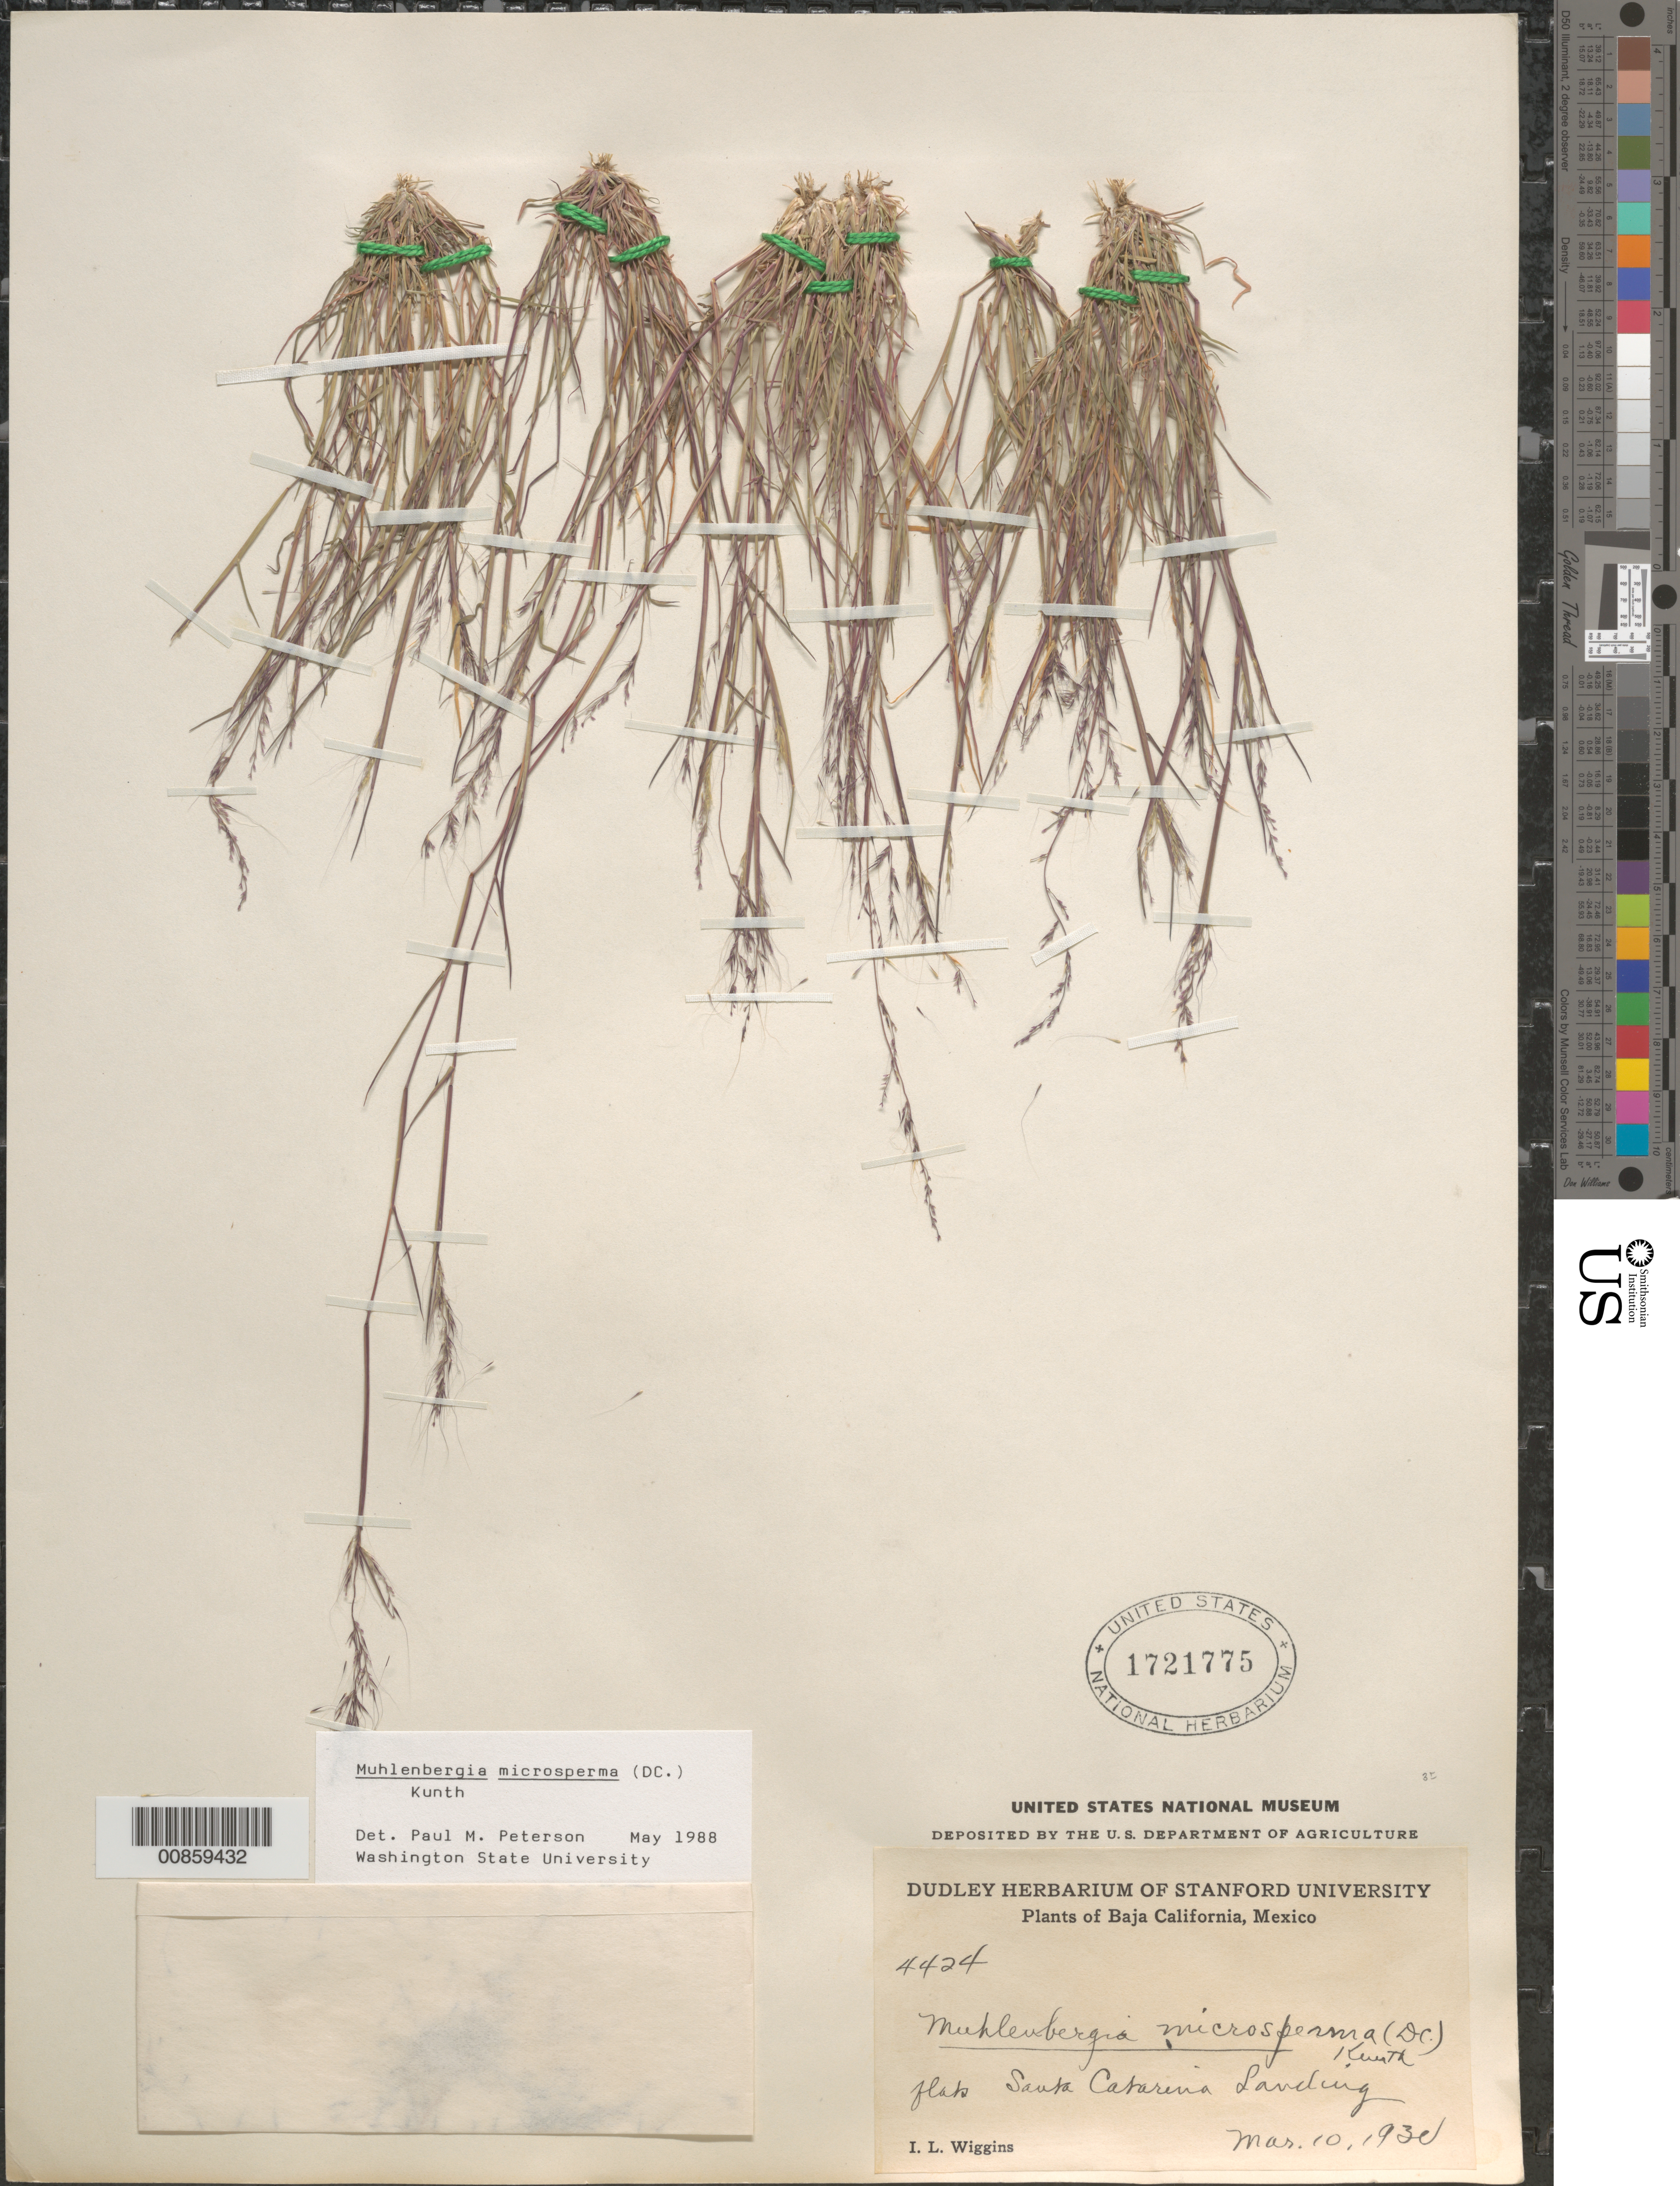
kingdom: Plantae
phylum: Tracheophyta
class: Liliopsida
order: Poales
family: Poaceae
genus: Muhlenbergia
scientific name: Muhlenbergia microsperma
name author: (DC.) Kunth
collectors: I. L. Wiggins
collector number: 4424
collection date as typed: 10 Mar 1930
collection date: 1930-03-10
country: Mexico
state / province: Baja California Norte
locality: Santa Catarina landing, B.C.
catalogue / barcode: US 1721775